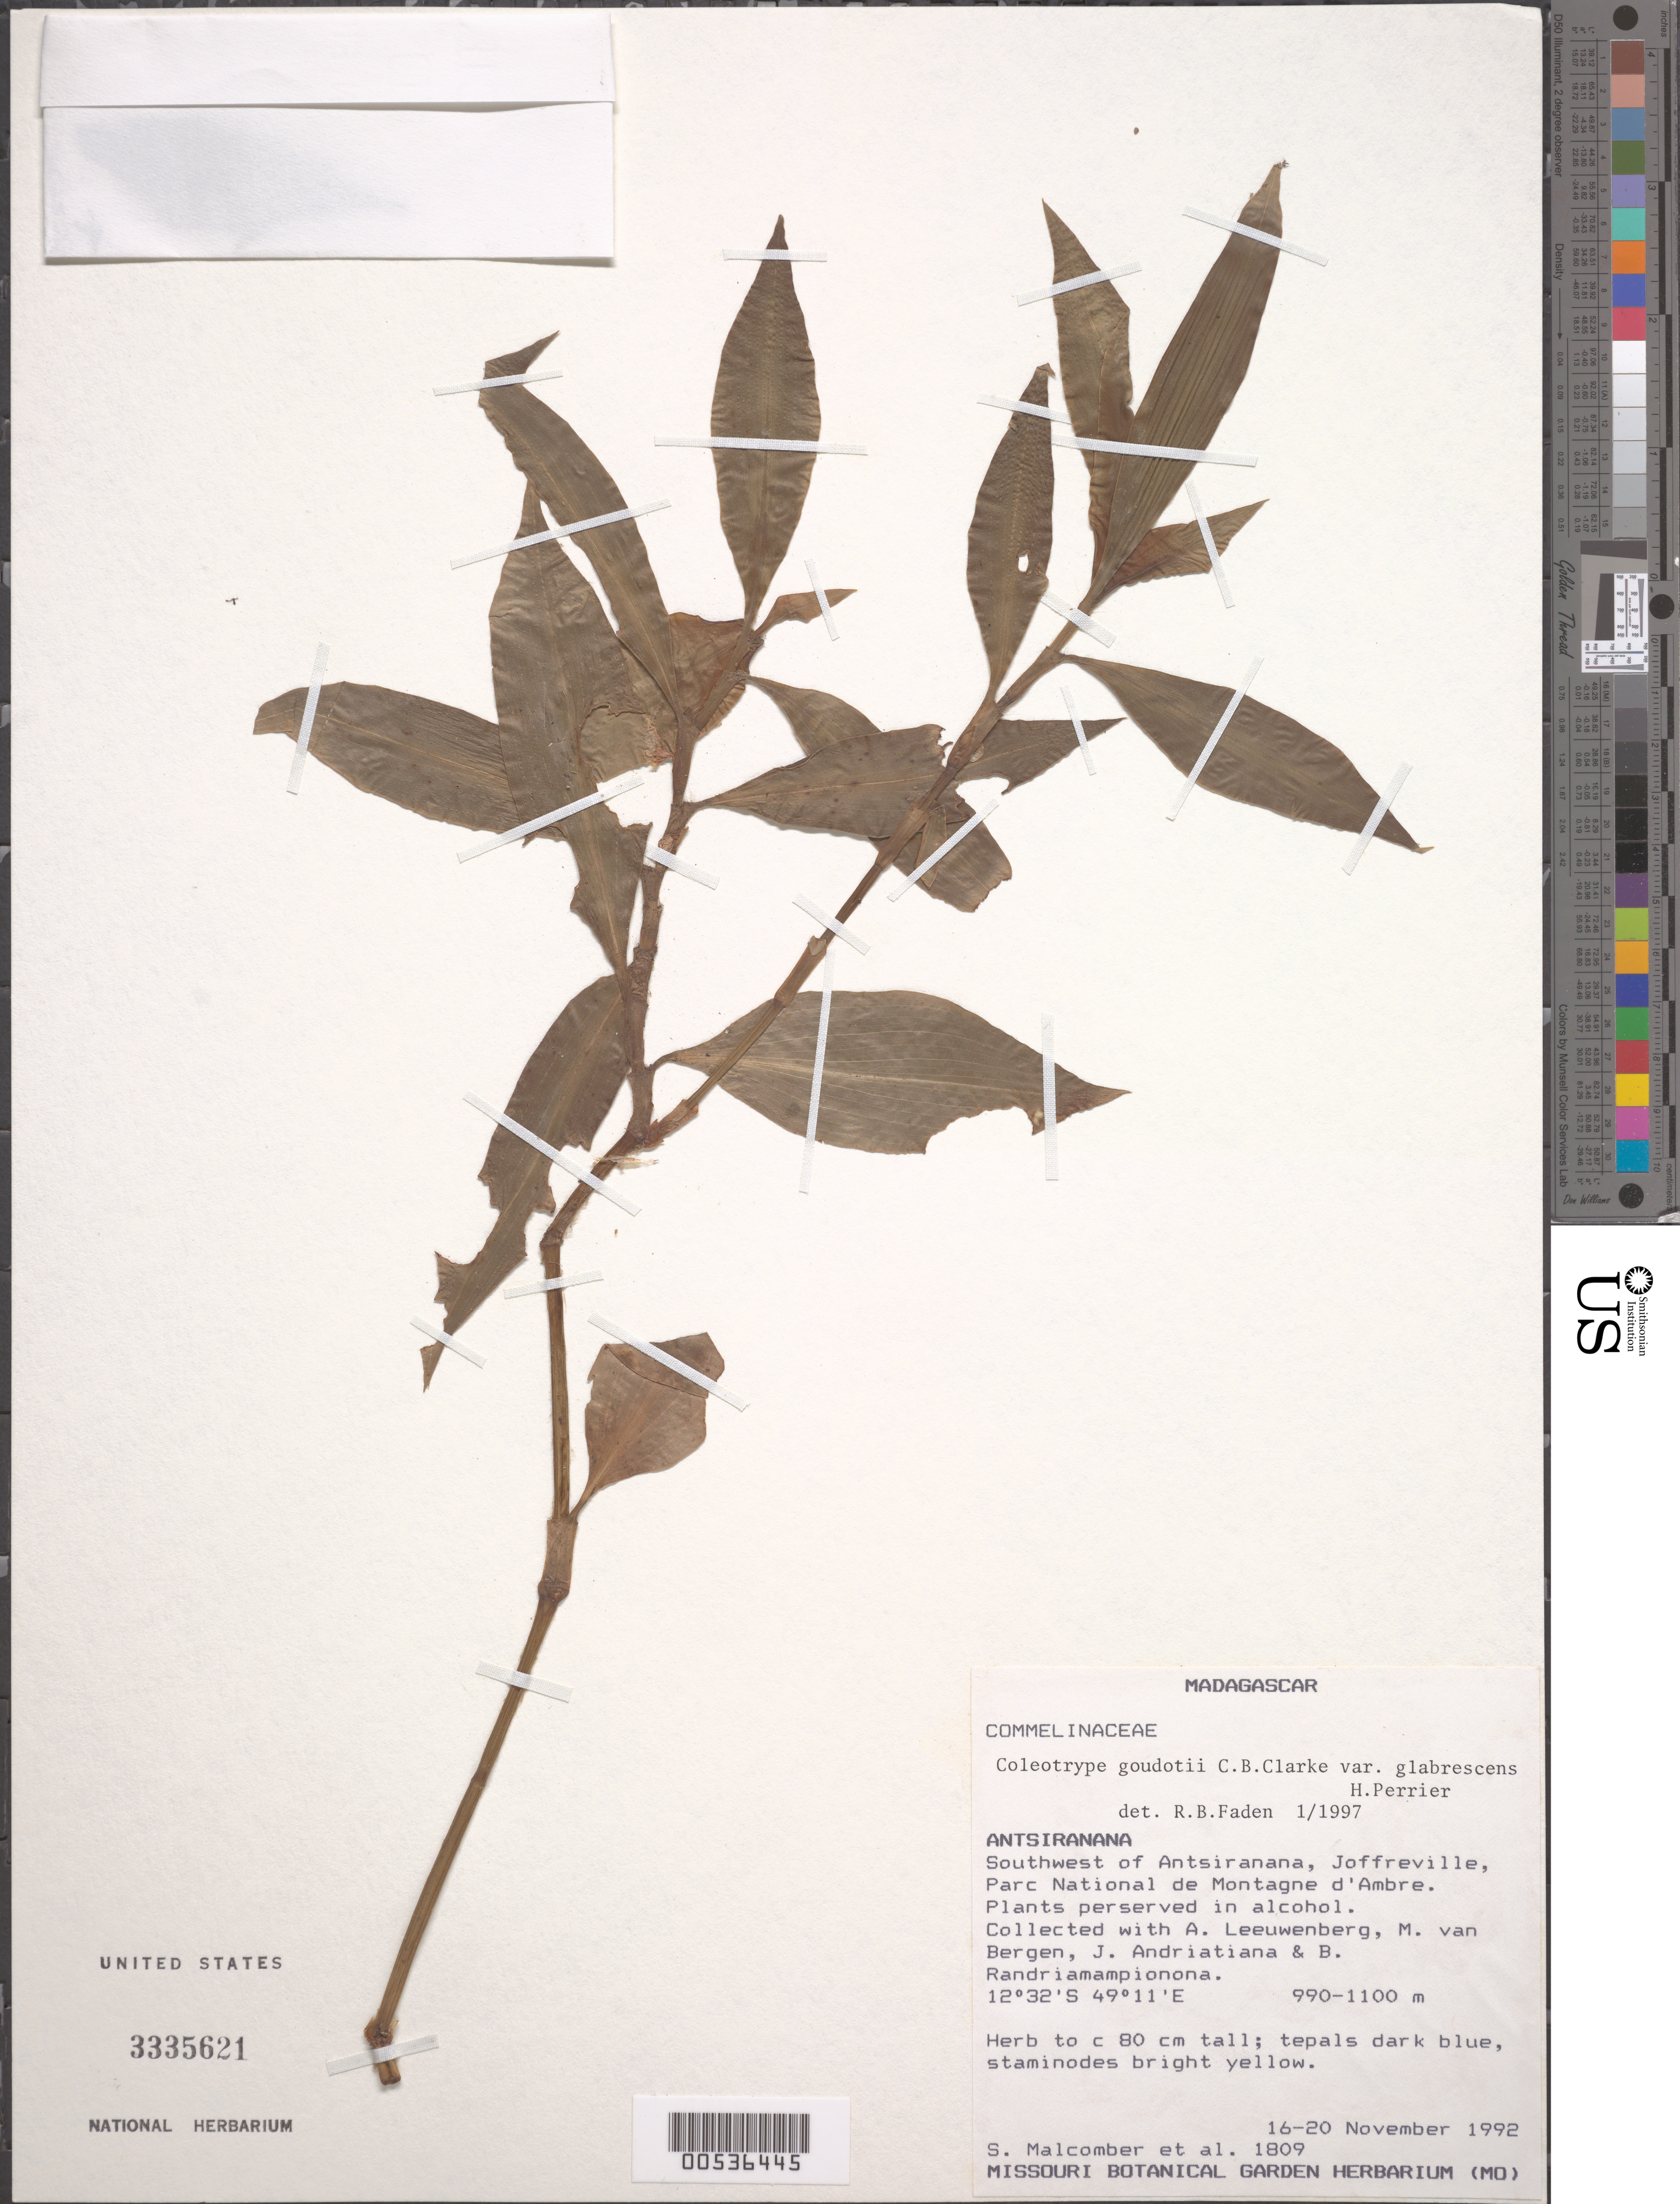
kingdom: Plantae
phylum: Tracheophyta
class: Liliopsida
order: Commelinales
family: Commelinaceae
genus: Coleotrype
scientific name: Coleotrype goudotii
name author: C.B. Clarke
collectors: S. T. Malcomber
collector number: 1809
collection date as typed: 16 Nov 1992 to 20 Nov 1992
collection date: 1992-11-16/1992-11-20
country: Madagascar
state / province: Diana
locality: Sw of antsiranana, joffreville, montagne d'ambre national park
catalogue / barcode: US 3335621